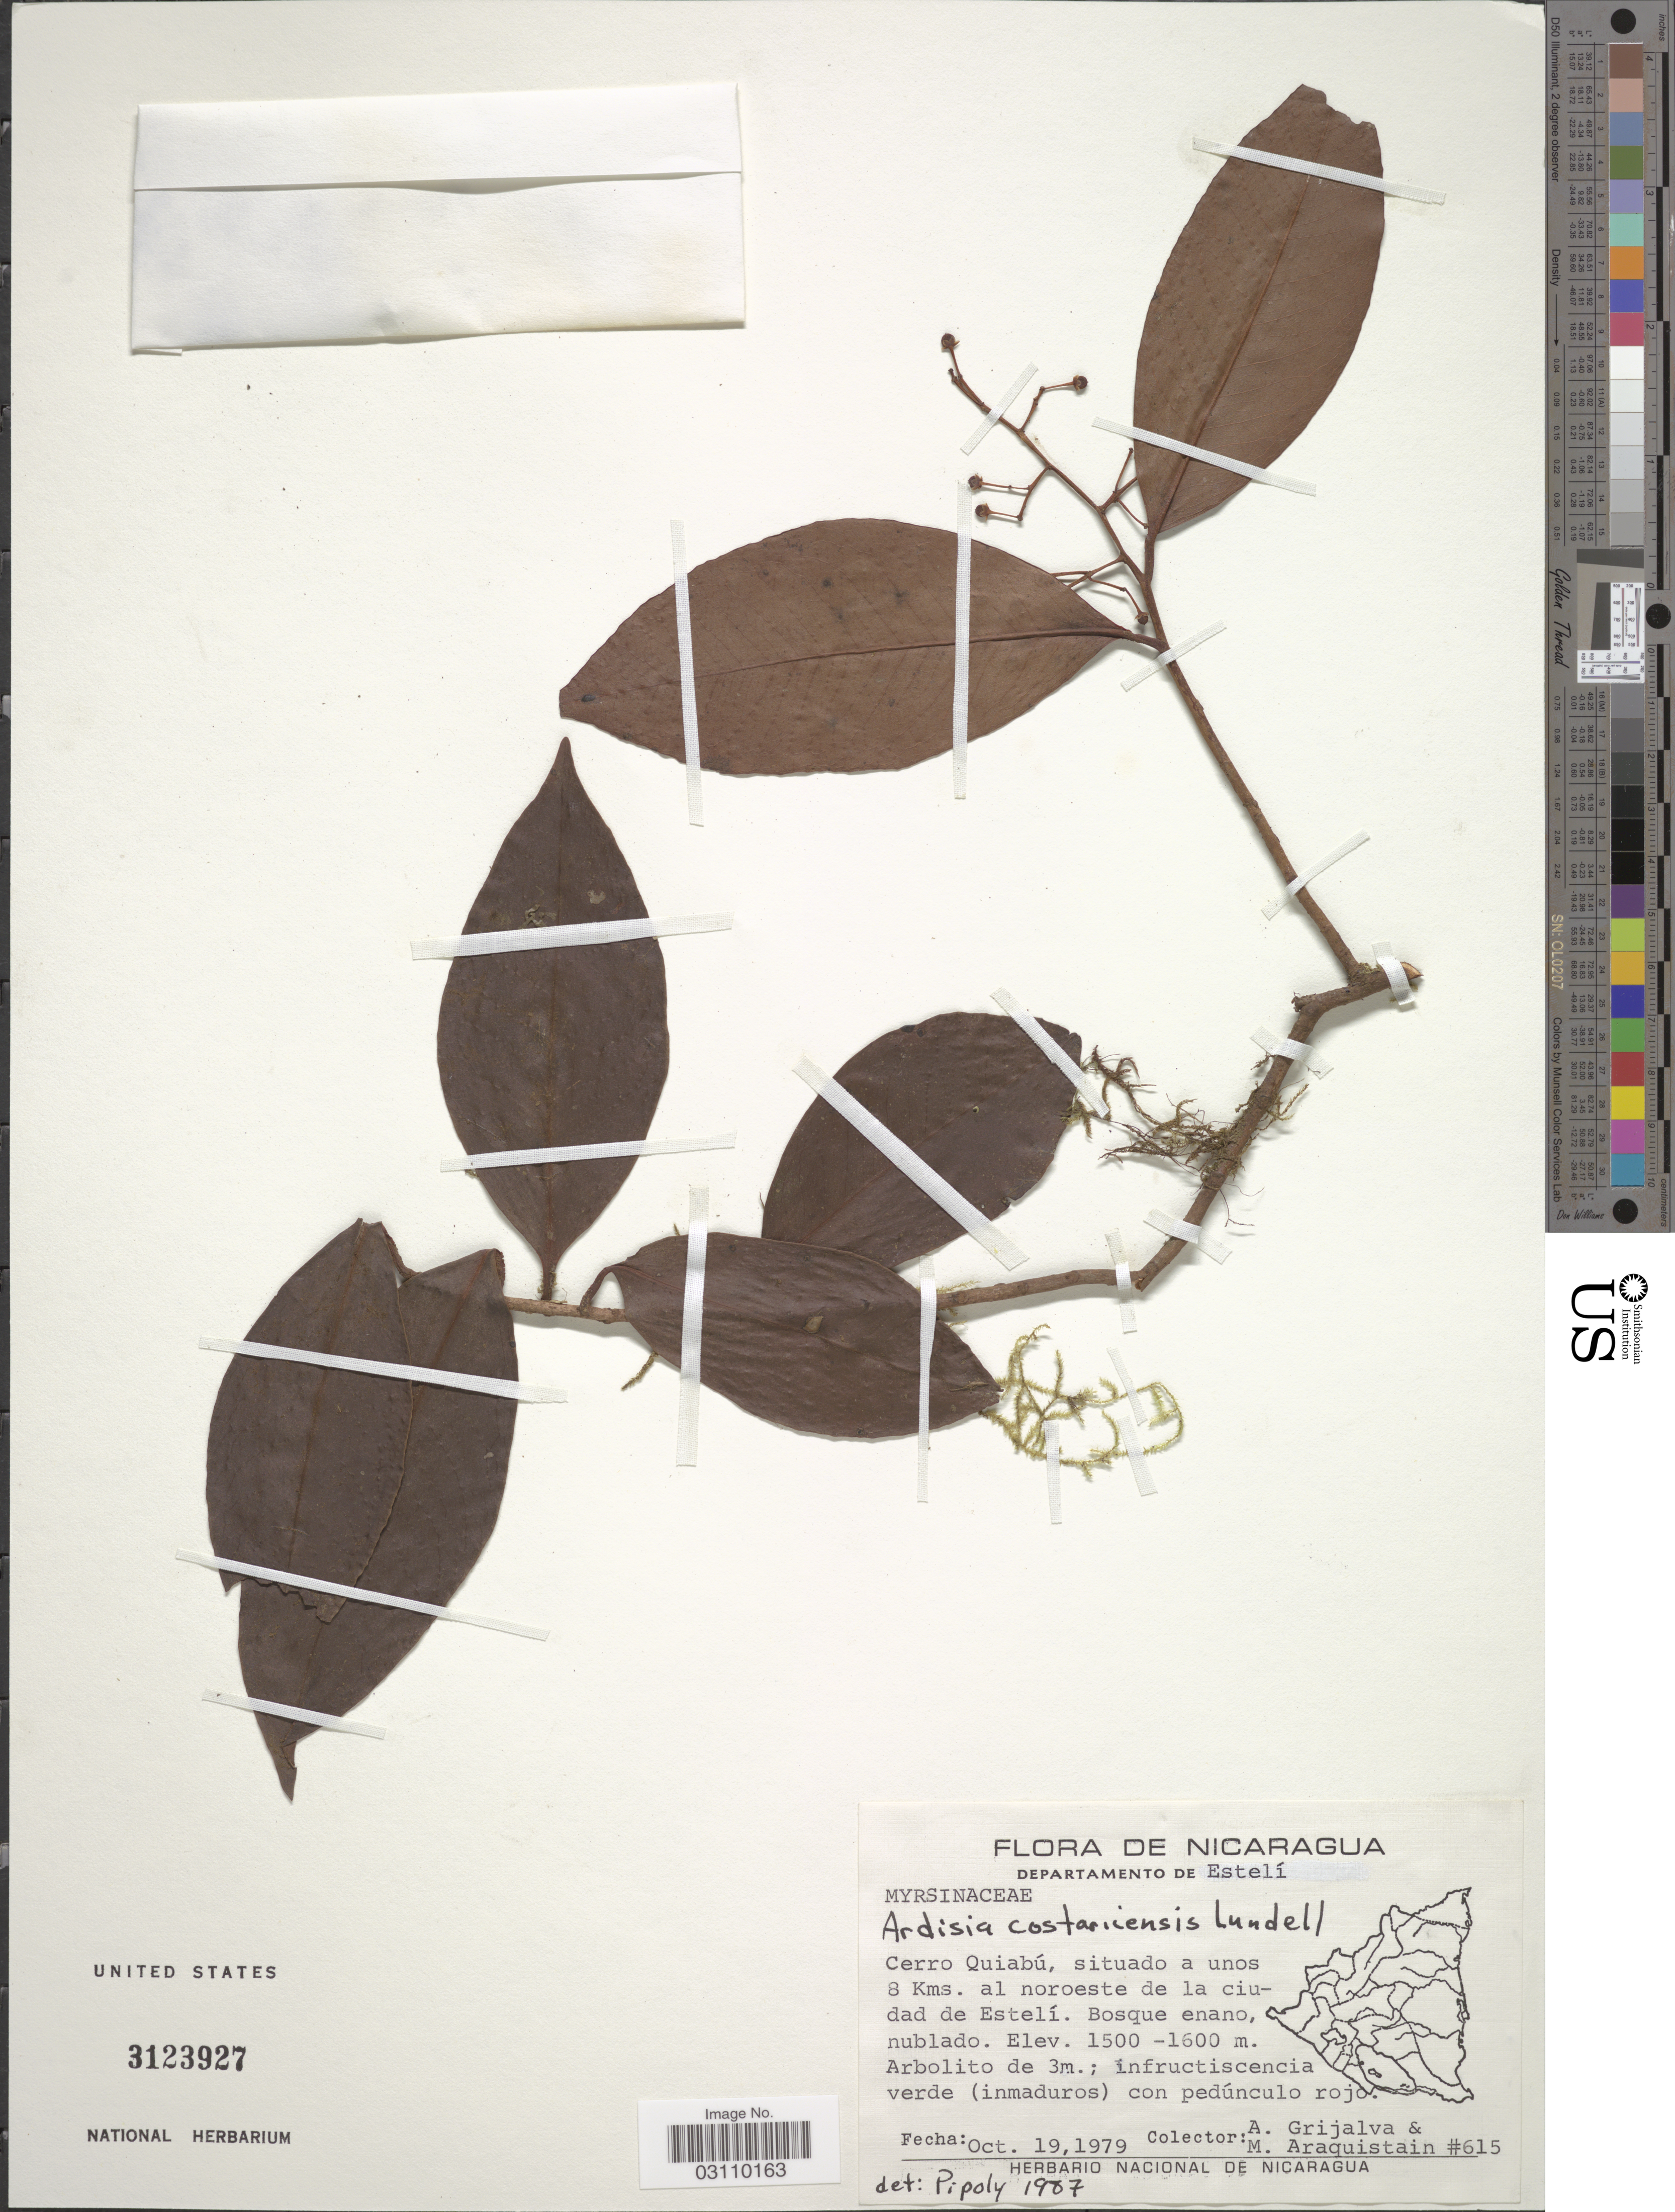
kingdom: Plantae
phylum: Tracheophyta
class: Magnoliopsida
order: Ericales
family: Primulaceae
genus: Ardisia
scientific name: Ardisia costaricensis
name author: Lundell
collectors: A. Grijalva & M. Araquistain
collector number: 615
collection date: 1979-10-19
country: Nicaragua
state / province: Esteli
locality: Departamento de Estelí. CErro Quiabú, situado a unos 8 Kms. al noroeste de la ciudad de Estelí.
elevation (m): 1500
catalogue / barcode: US 3123927